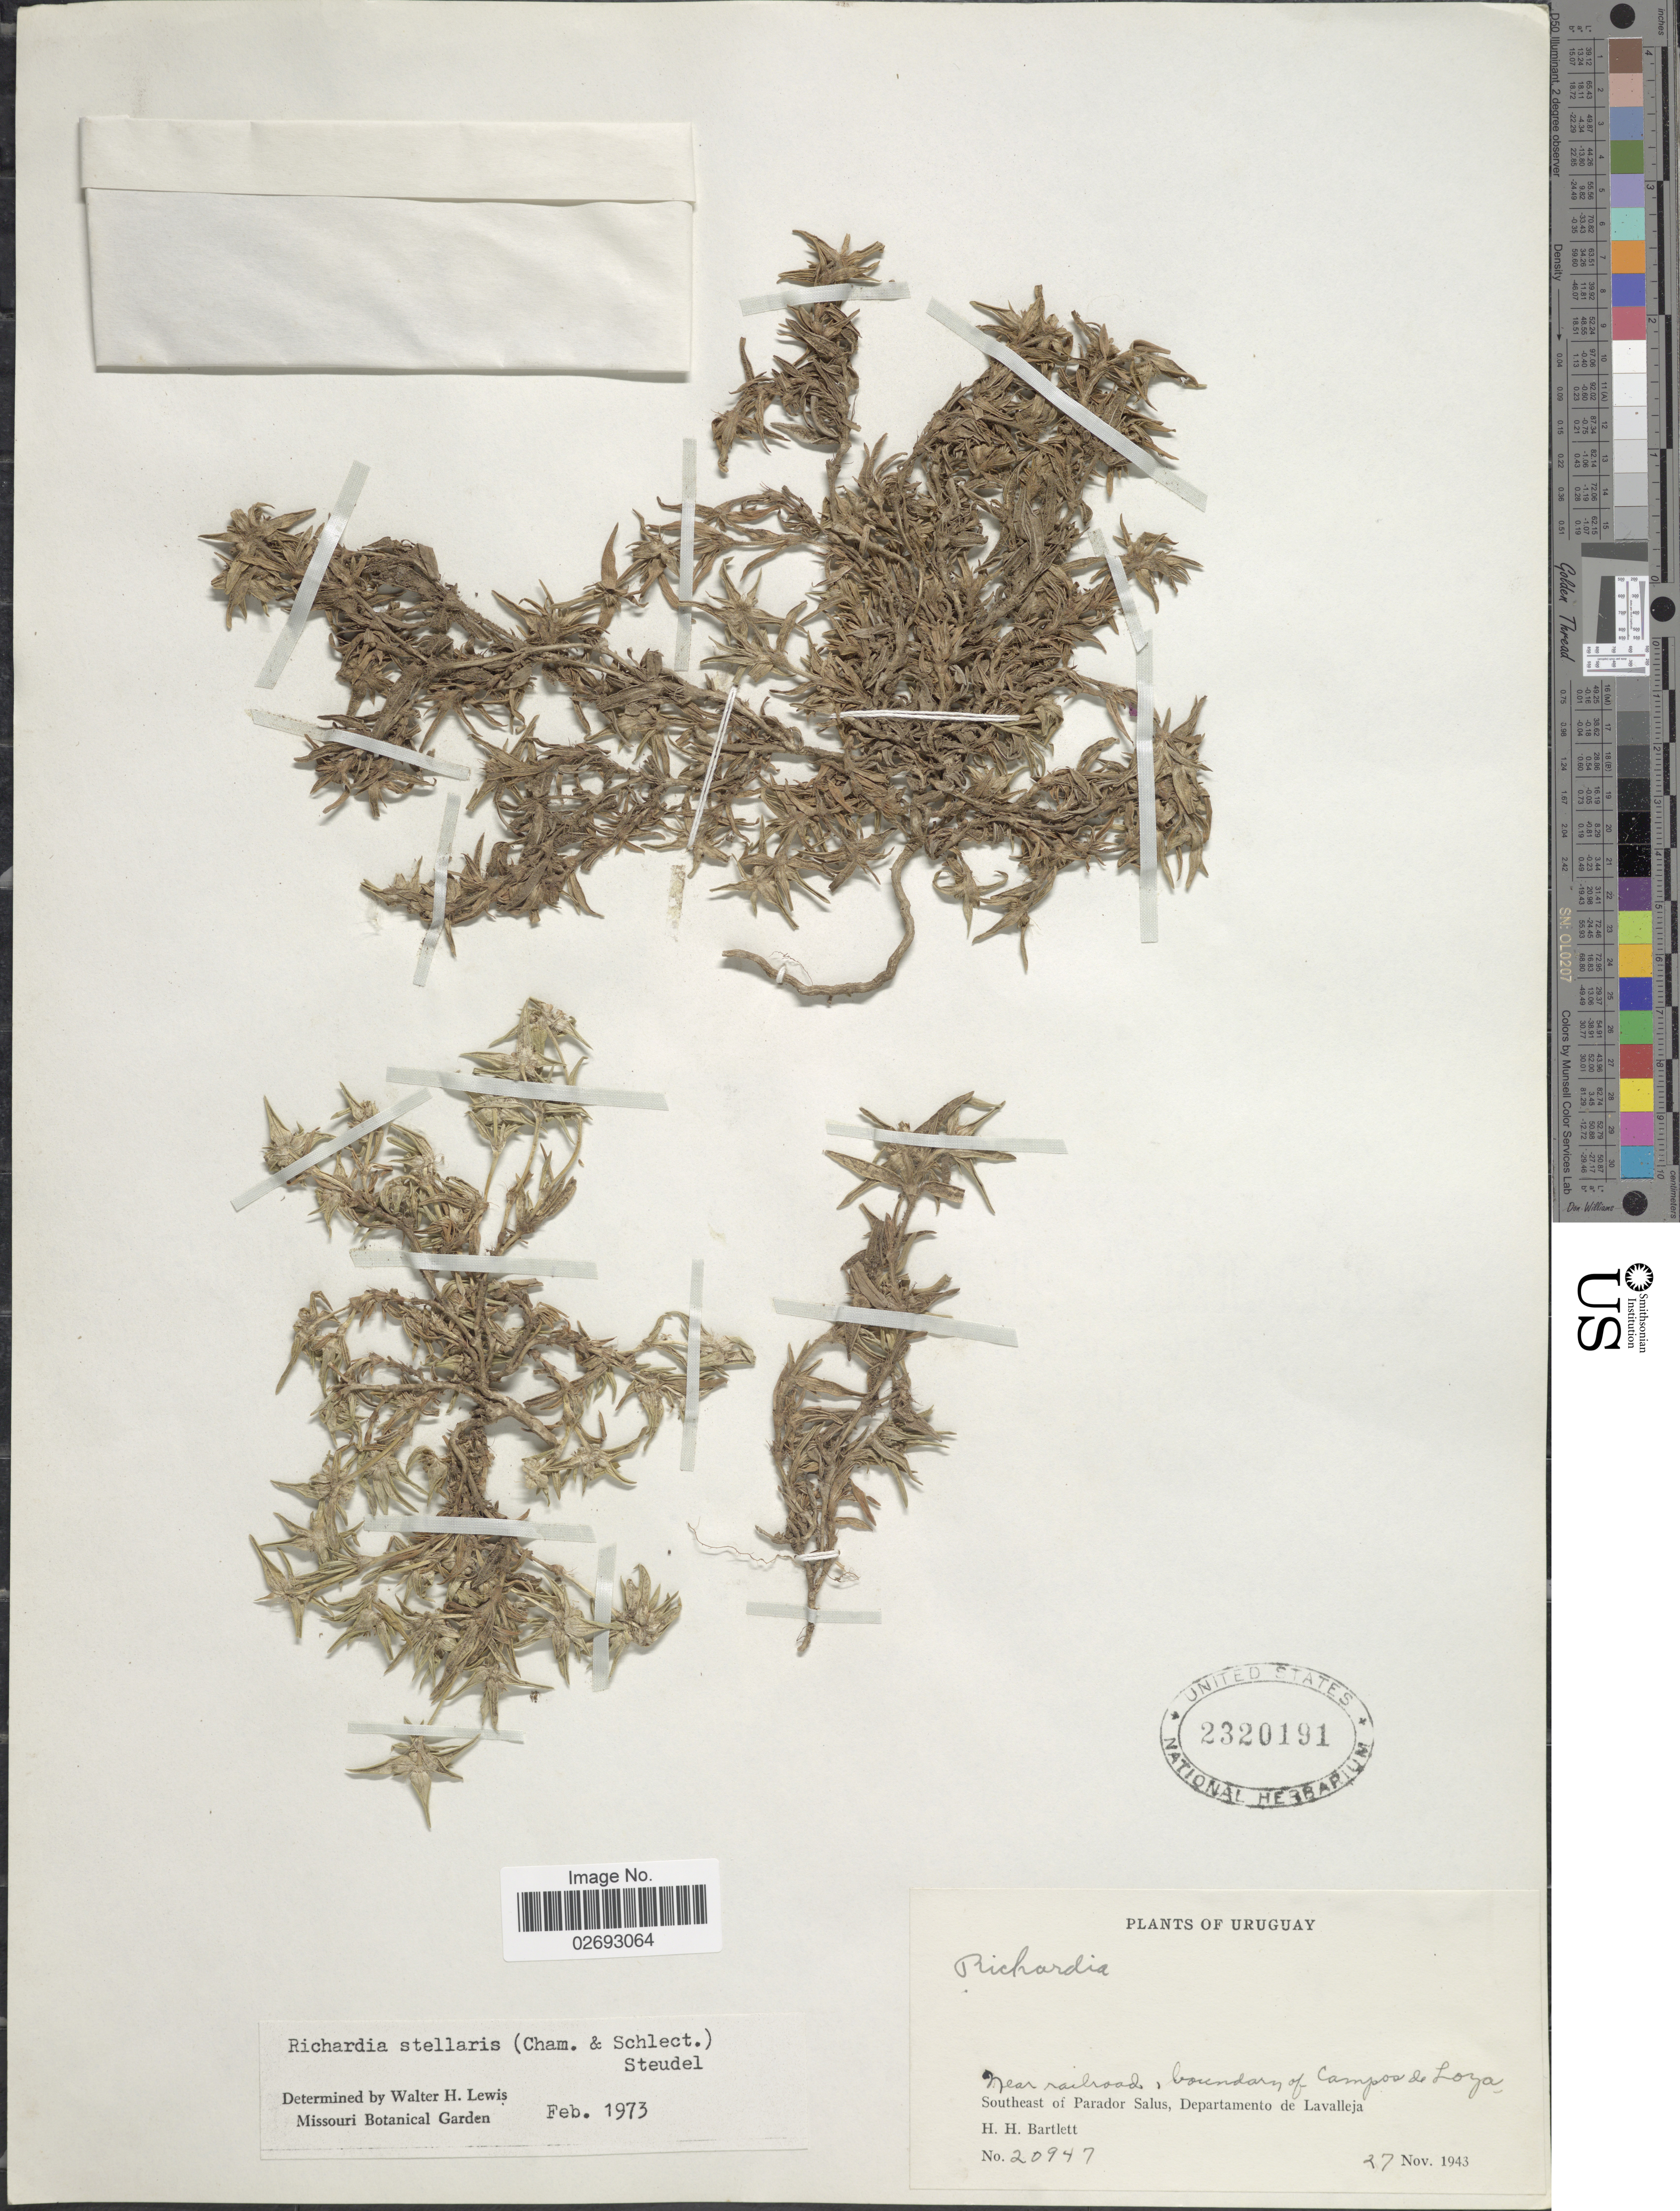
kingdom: Plantae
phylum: Tracheophyta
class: Magnoliopsida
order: Gentianales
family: Rubiaceae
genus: Richardia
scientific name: Richardia stellaris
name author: (Cham. & Schltdl.) Steud.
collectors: H. H. Bartlett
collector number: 20947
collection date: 1943-11-27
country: Uruguay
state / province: Lavalleja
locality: Near railroad, boundary of Campos de Loja. Southeast of Parador Salus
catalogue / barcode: US 2320191